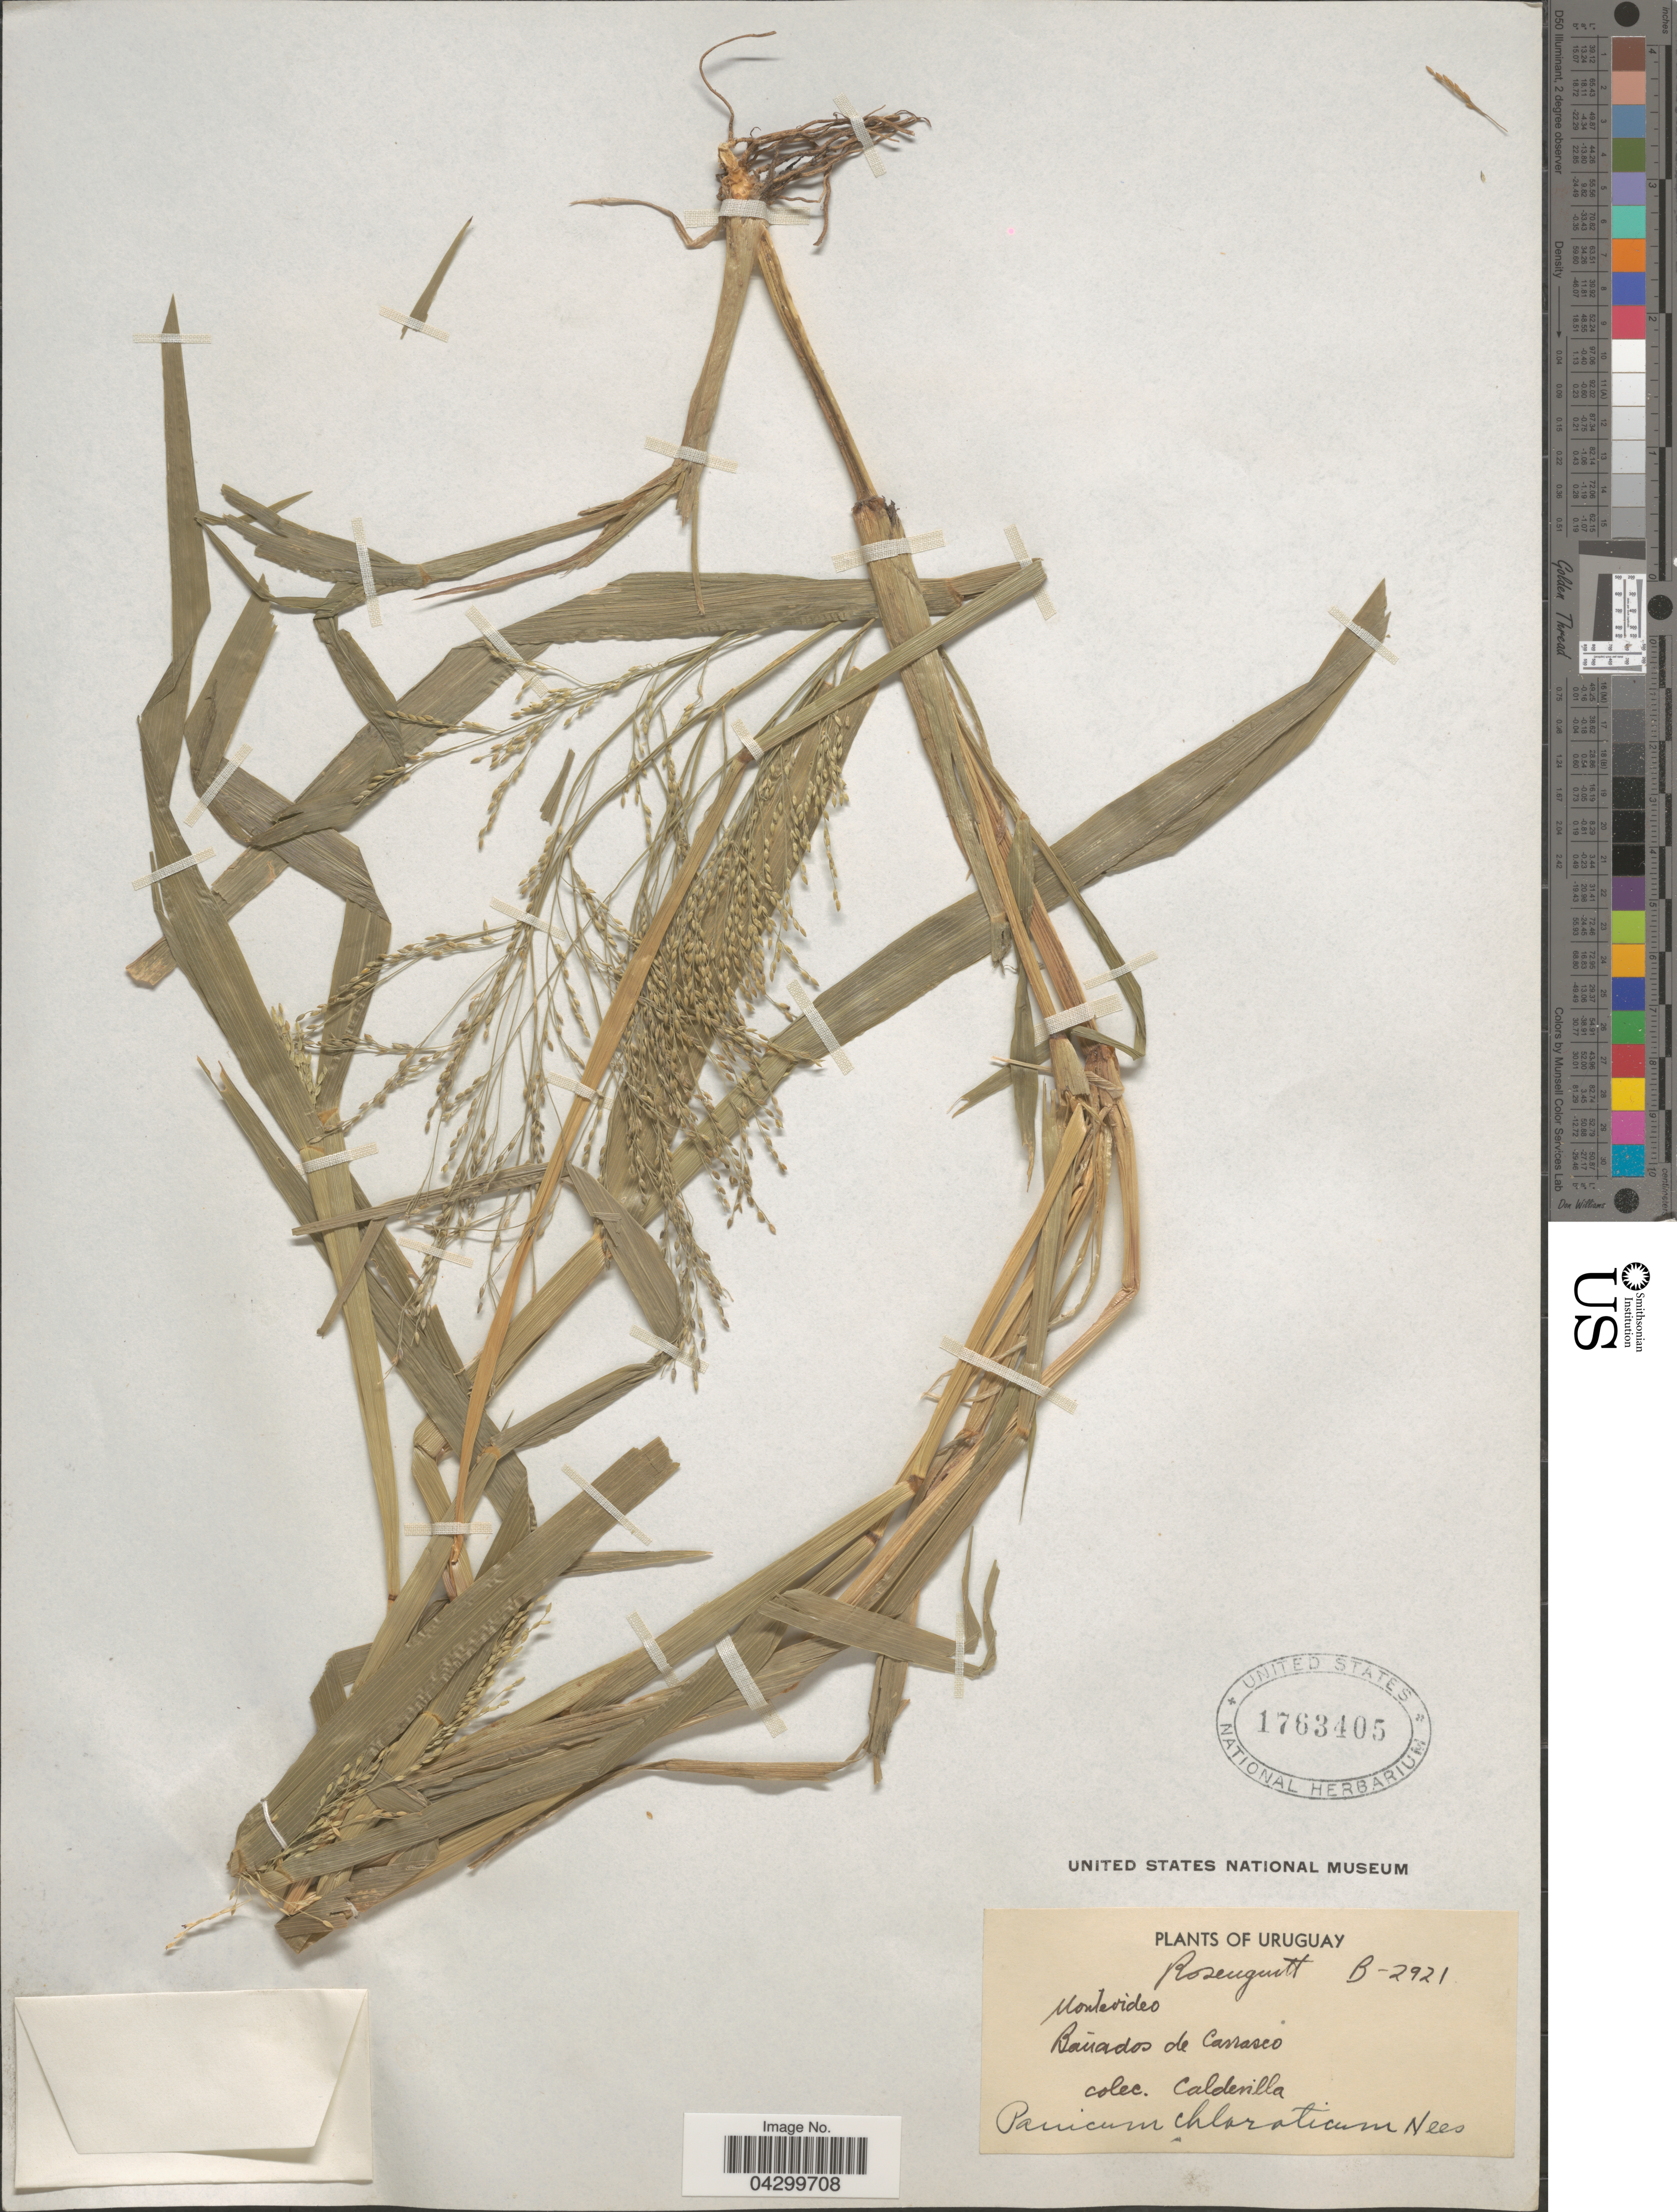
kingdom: Plantae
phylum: Tracheophyta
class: Liliopsida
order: Poales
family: Poaceae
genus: Panicum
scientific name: Panicum dichotomiflorum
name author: Michx.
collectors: Rosengurtt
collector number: B-2921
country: Uruguay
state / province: Montevideo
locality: Bañados de Carrasco. Colec. Calderilla.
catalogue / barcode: US 1763405